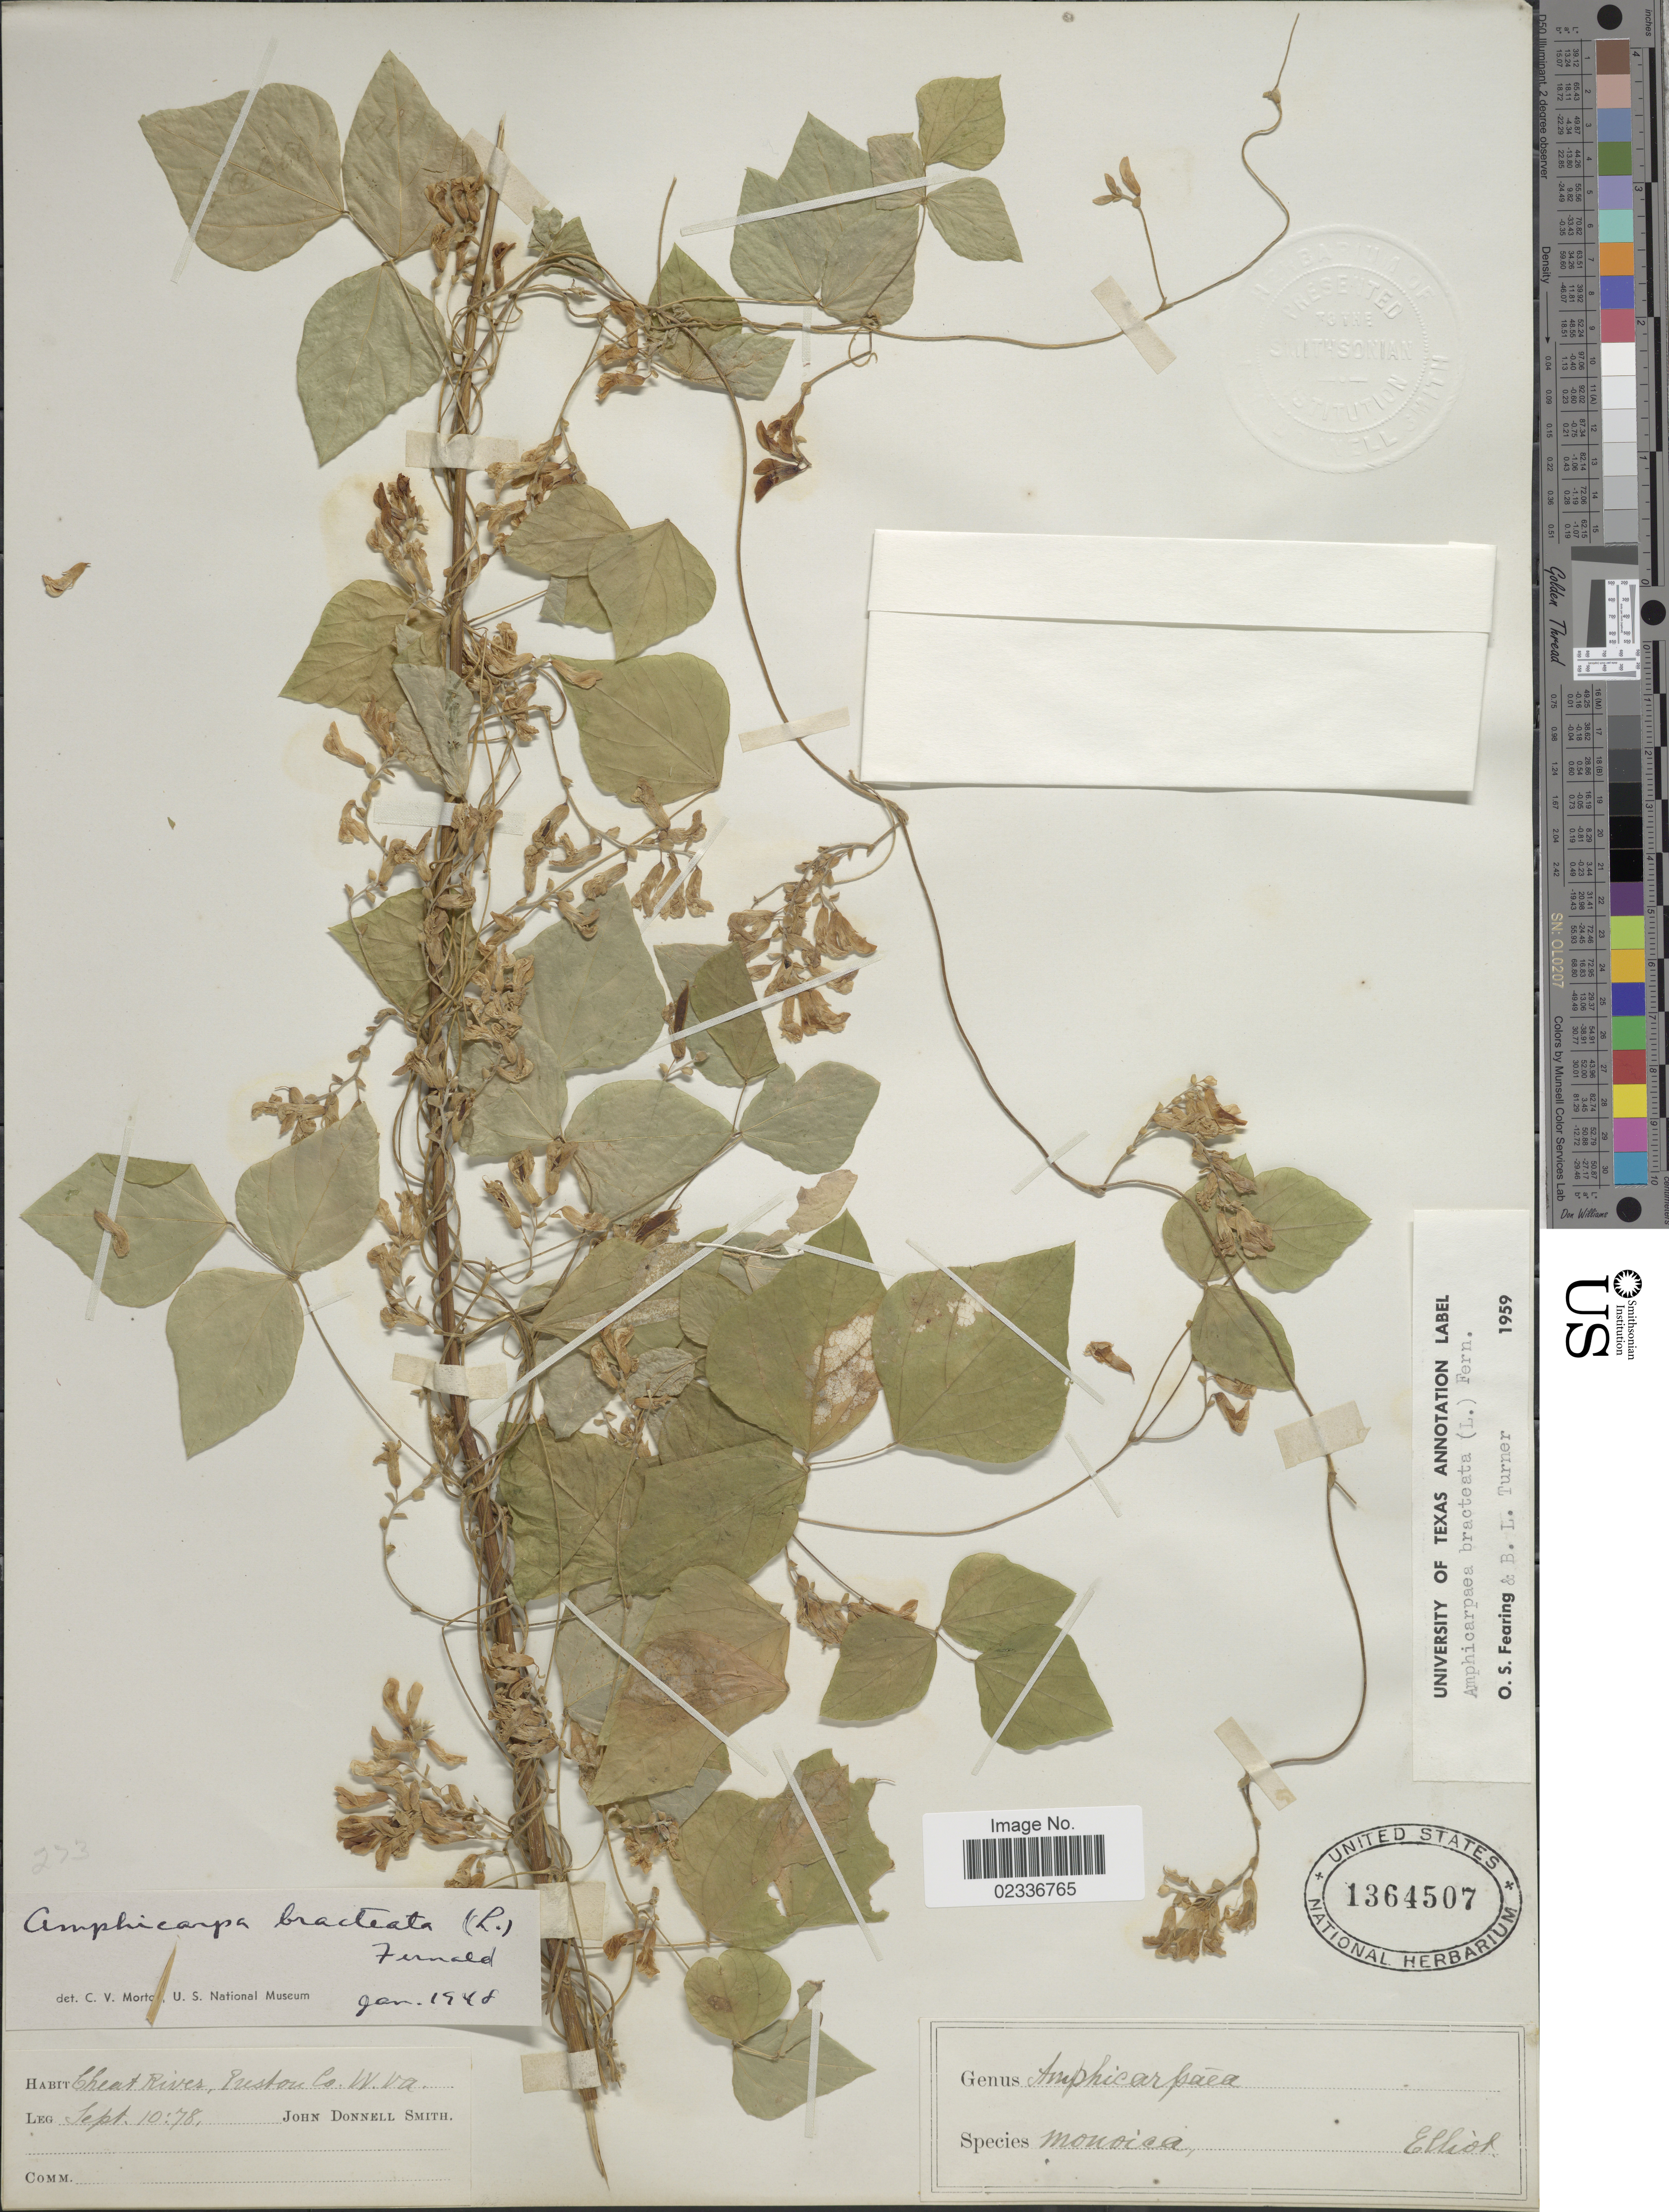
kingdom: Plantae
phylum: Tracheophyta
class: Magnoliopsida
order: Fabales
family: Fabaceae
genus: Amphicarpaea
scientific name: Amphicarpaea bracteata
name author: (L.) Fernald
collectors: J. Donnell Smith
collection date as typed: Transcribed d/m/y: 10/9/78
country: United States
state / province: West Virginia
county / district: Preston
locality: Cheat River, Preston Co.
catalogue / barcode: US 1364507